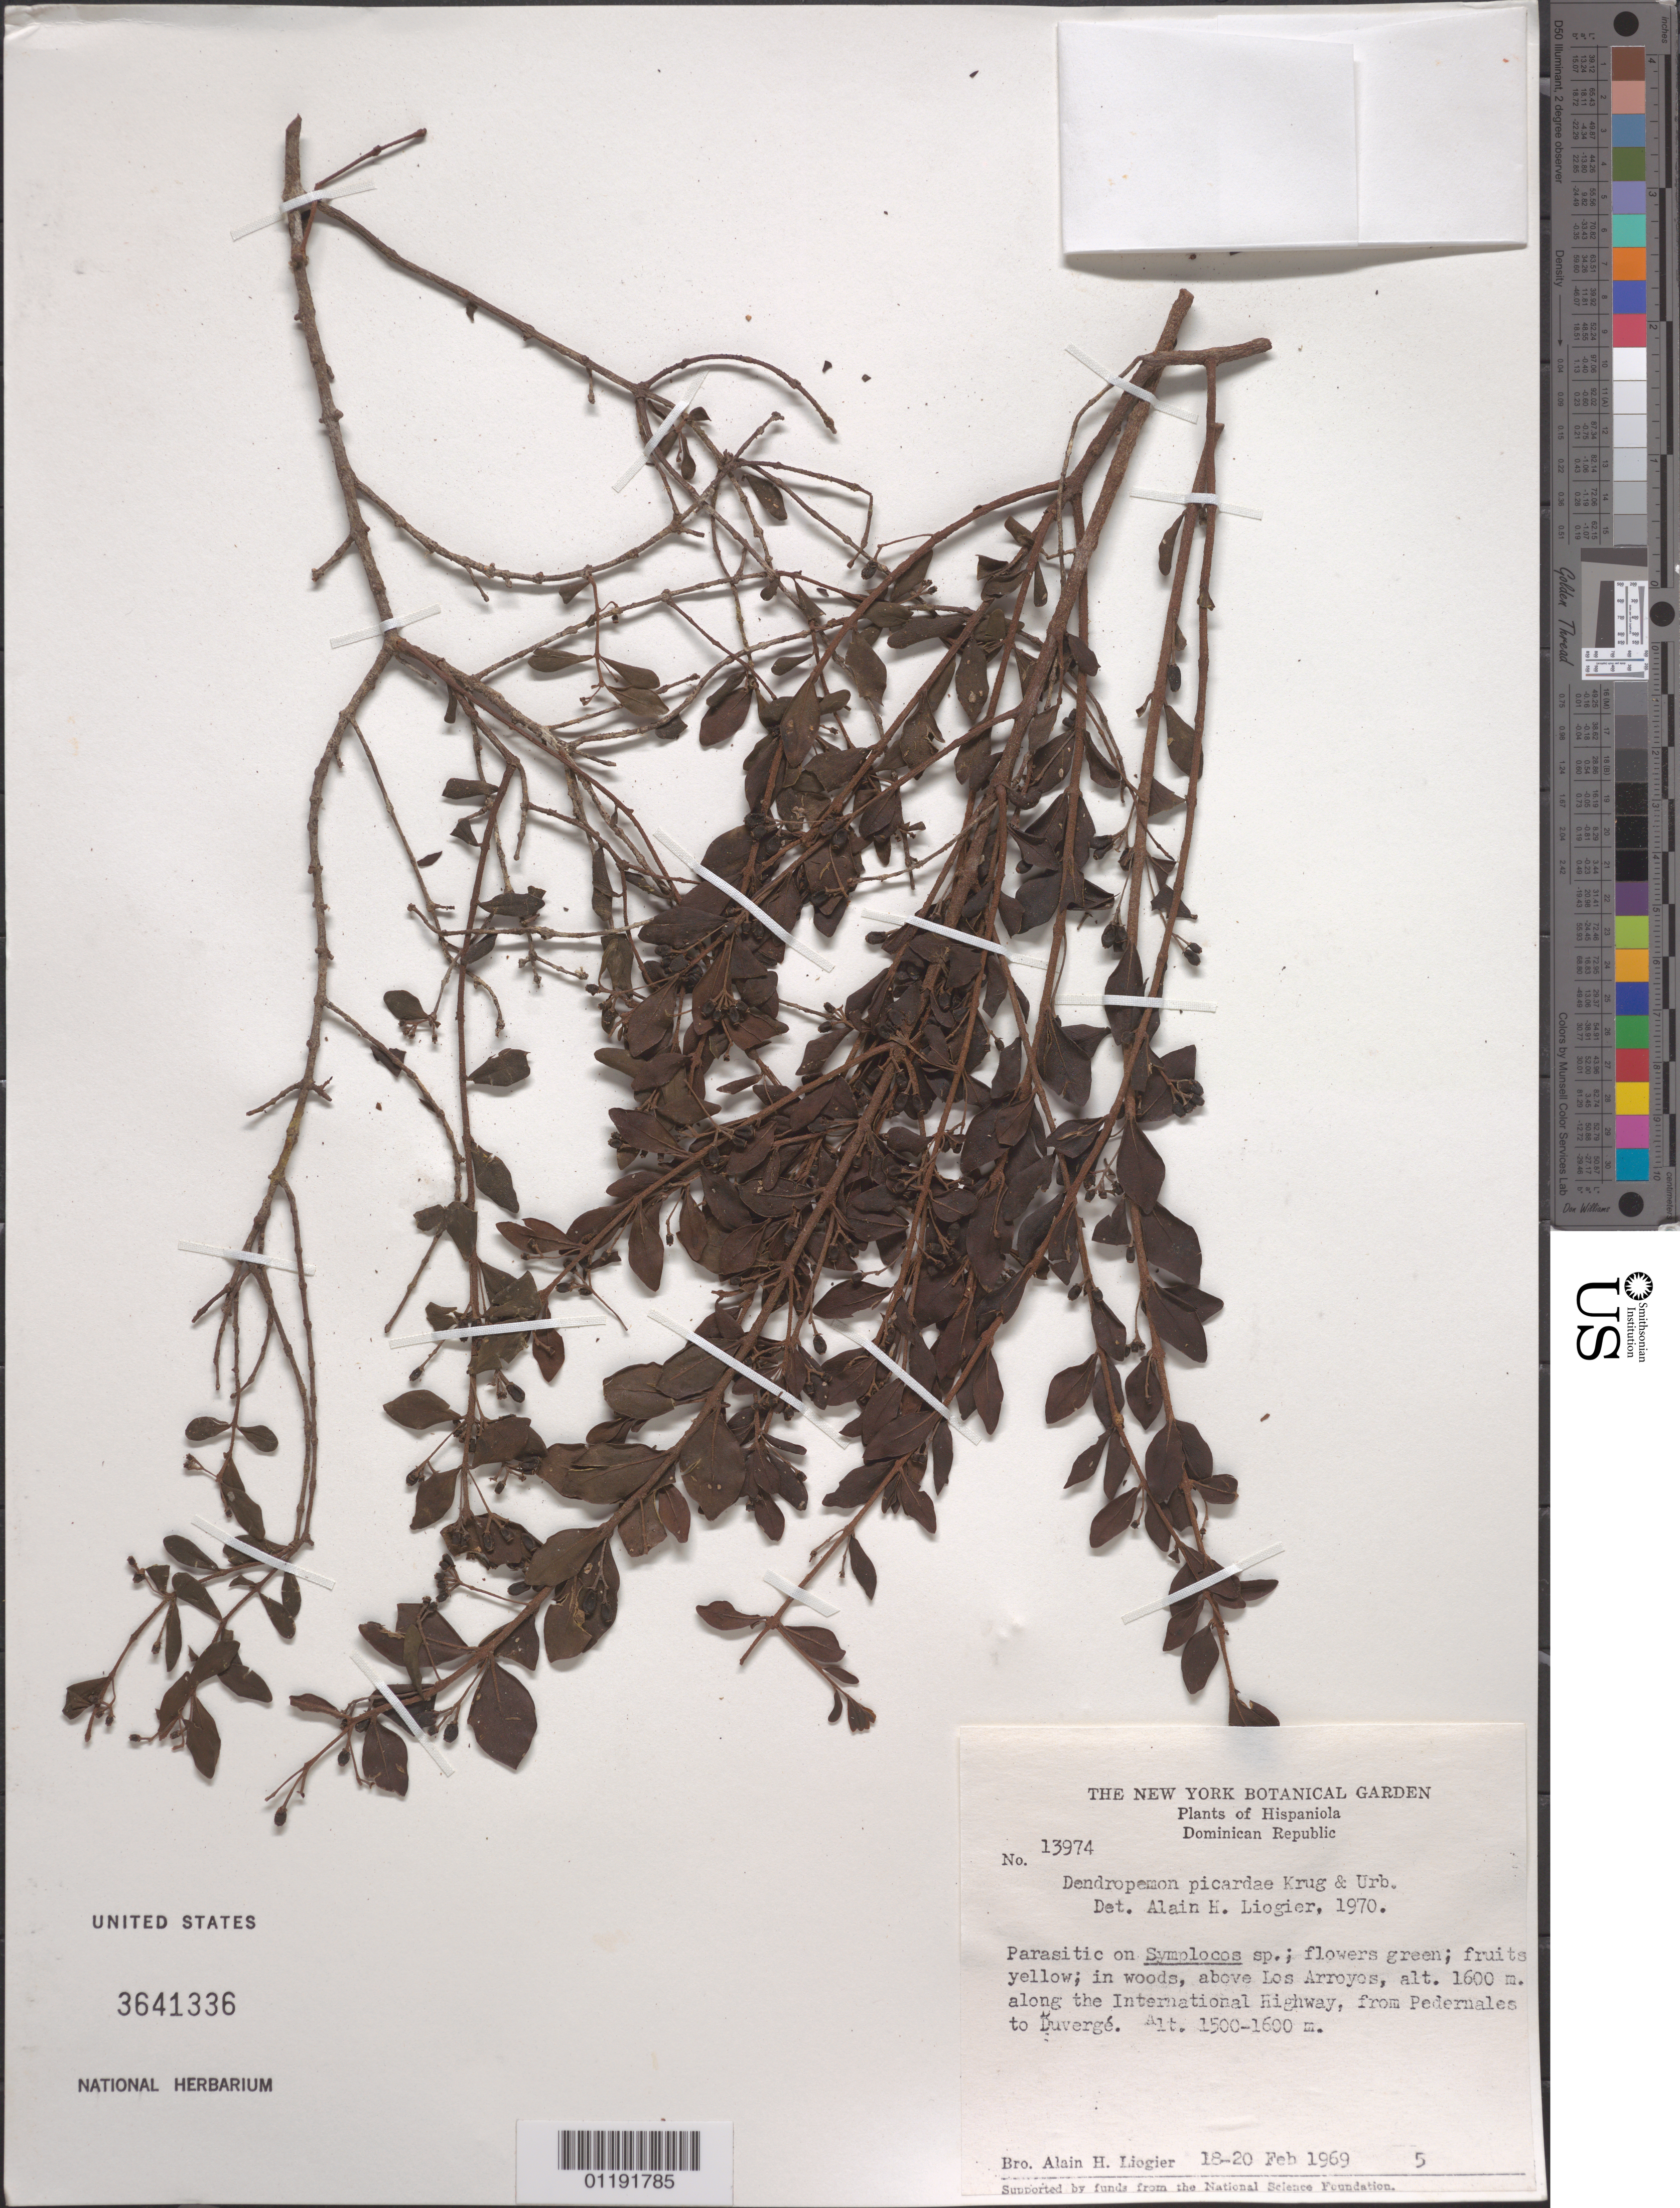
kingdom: Plantae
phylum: Tracheophyta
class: Magnoliopsida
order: Santalales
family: Loranthaceae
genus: Dendropemon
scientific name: Dendropemon picardae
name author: Krug & Urb.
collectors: A. H. Liogier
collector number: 13974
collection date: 1969-02-18/1969-02-20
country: Dominican Republic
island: Hispaniola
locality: Along the International Highway, from Pedernales to Duverge, above Los Arroyos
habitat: Woods, along the International Highway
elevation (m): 1500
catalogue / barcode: US 3641336